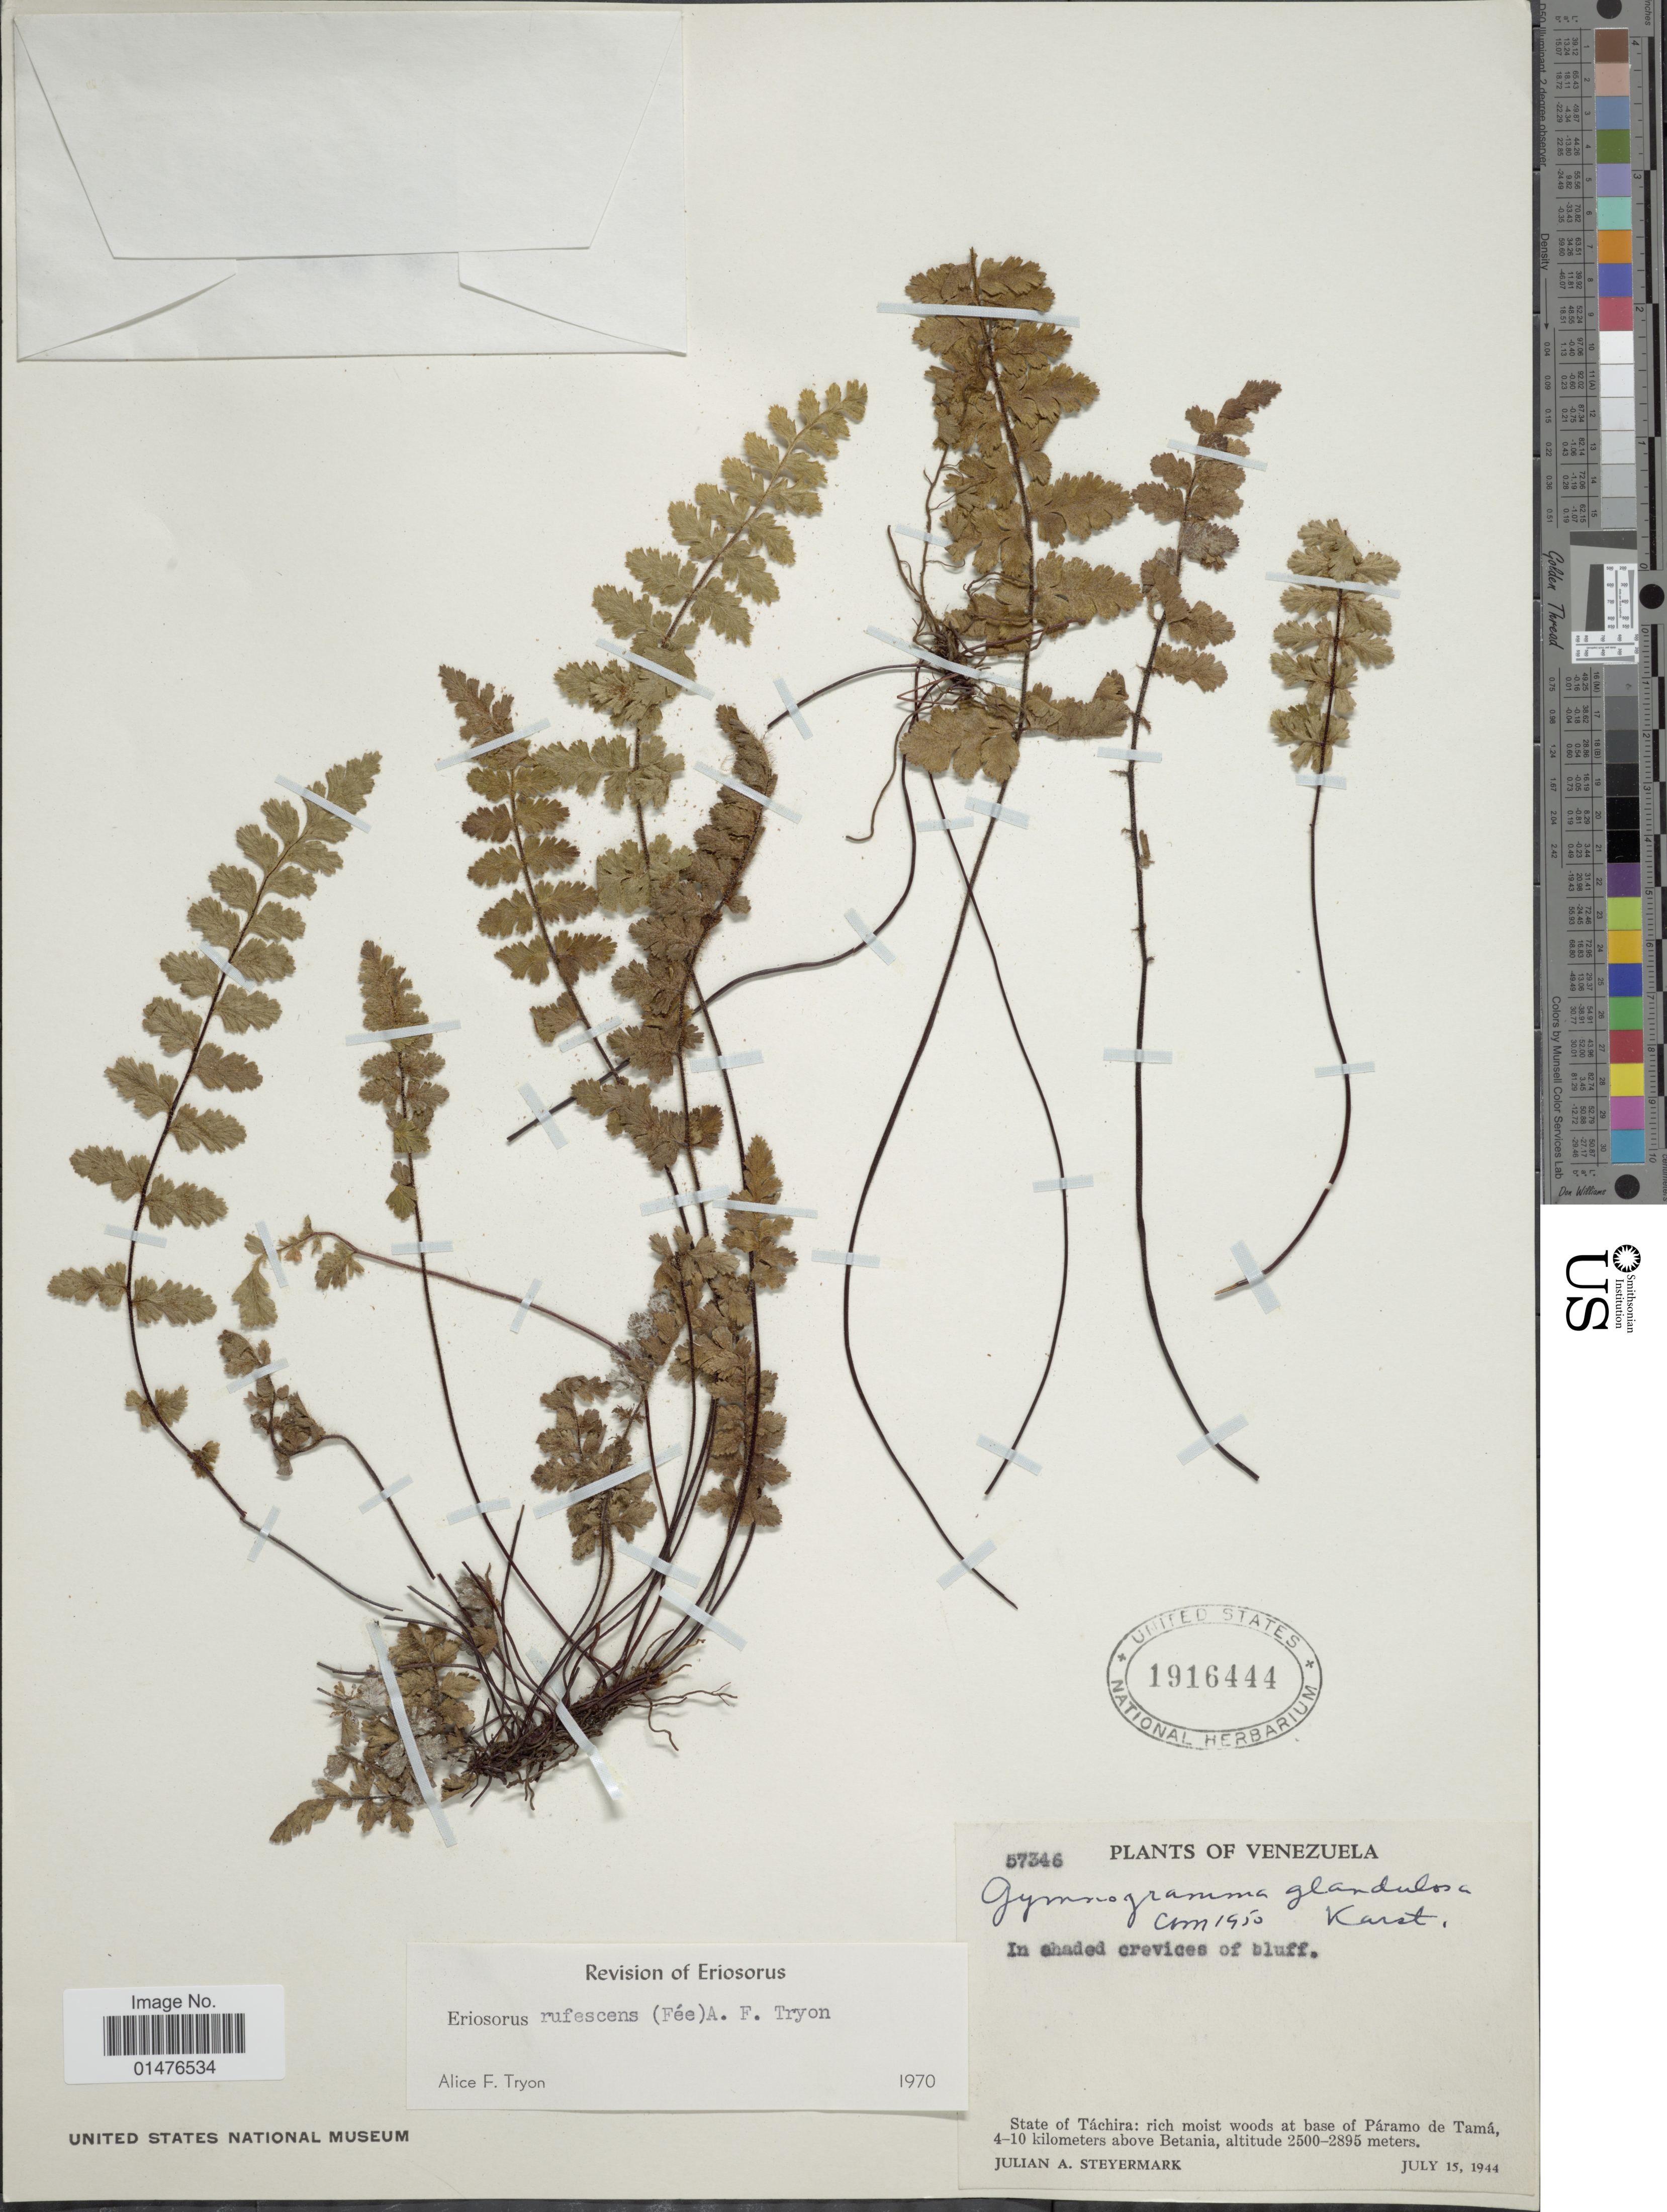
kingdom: Plantae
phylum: Tracheophyta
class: Polypodiopsida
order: Polypodiales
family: Pteridaceae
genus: Jamesonia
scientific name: Jamesonia rufescens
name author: (Fée) Christenh.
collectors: J. Steyermark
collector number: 57346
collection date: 1944-07-15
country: Venezuela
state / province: Tachira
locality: Rich moist woods at base of Páramo de Tamá, 4 - 10 kilometers above Betania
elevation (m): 2500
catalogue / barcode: US 1916444